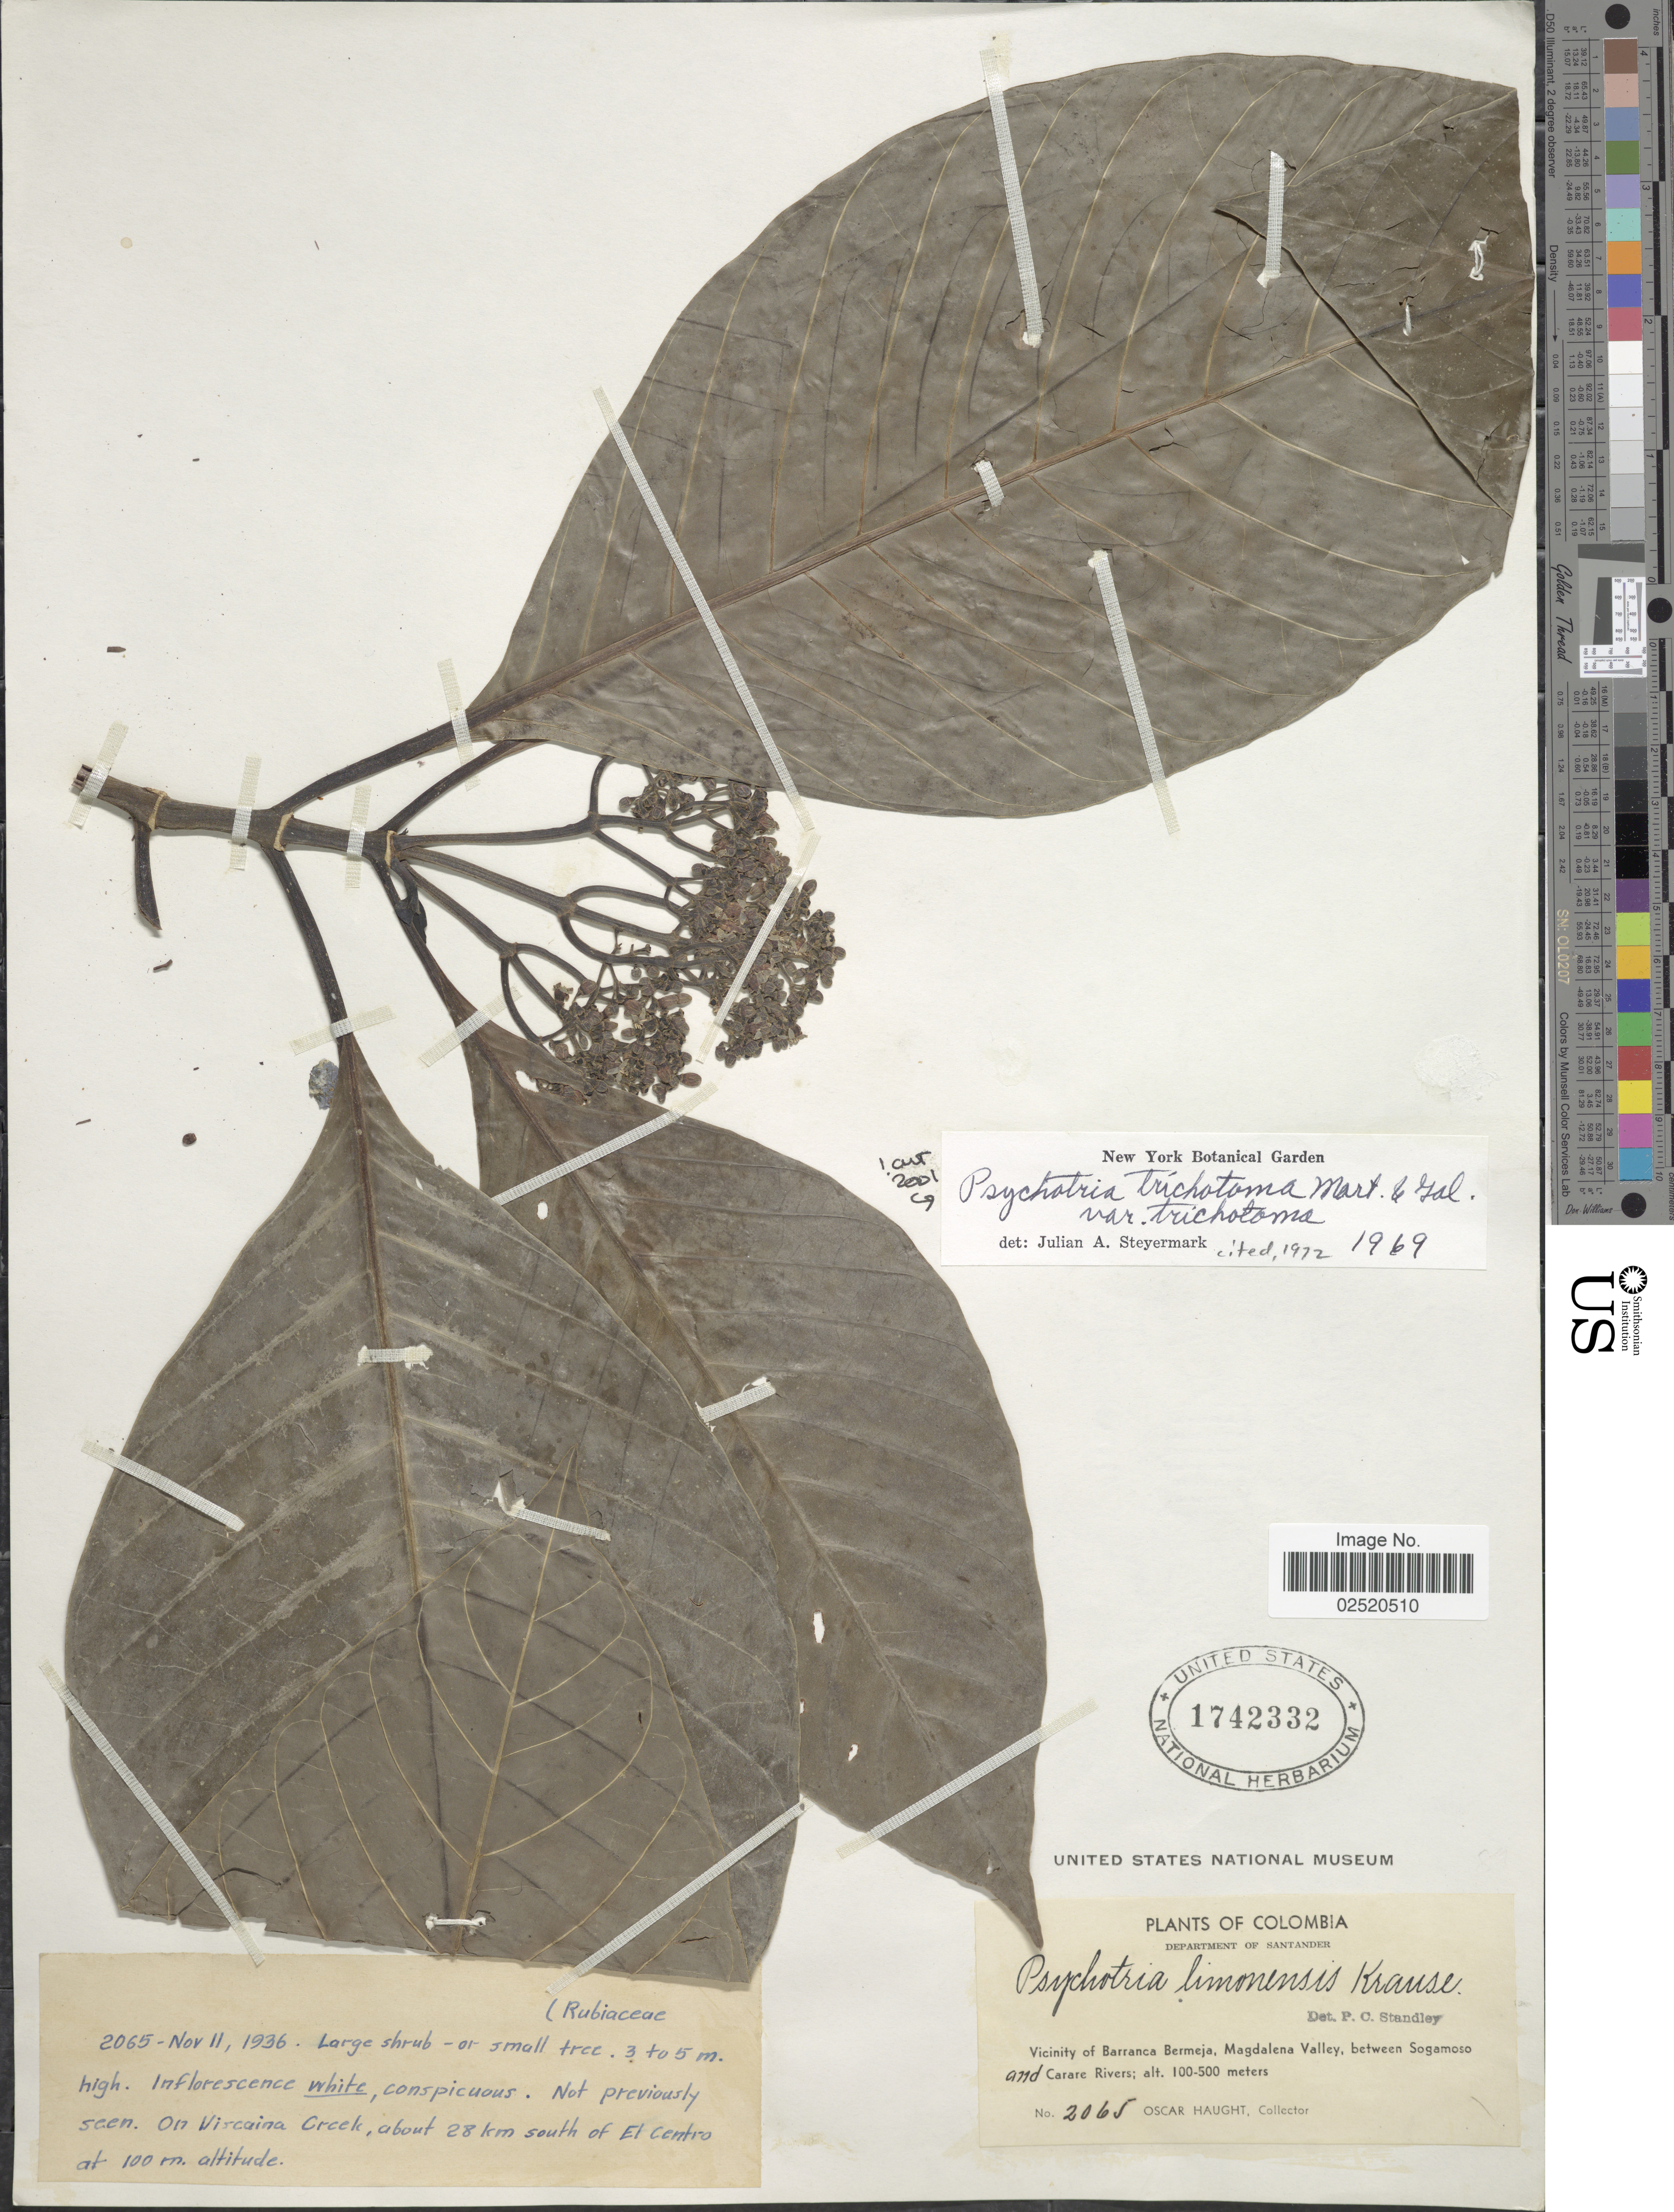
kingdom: Plantae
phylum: Tracheophyta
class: Magnoliopsida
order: Gentianales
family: Rubiaceae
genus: Psychotria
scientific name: Psychotria trichotoma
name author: M. Martens & Galeotti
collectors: O. Haught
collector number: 2065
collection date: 1936-11-11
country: Colombia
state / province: Santander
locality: On Viscaina Creek, about 28 km south of El Centro. Vicinity of Barranca Bermeja, Magdalena Valley, between Sogamoso and Carare Rivers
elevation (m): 100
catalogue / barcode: US 1742332